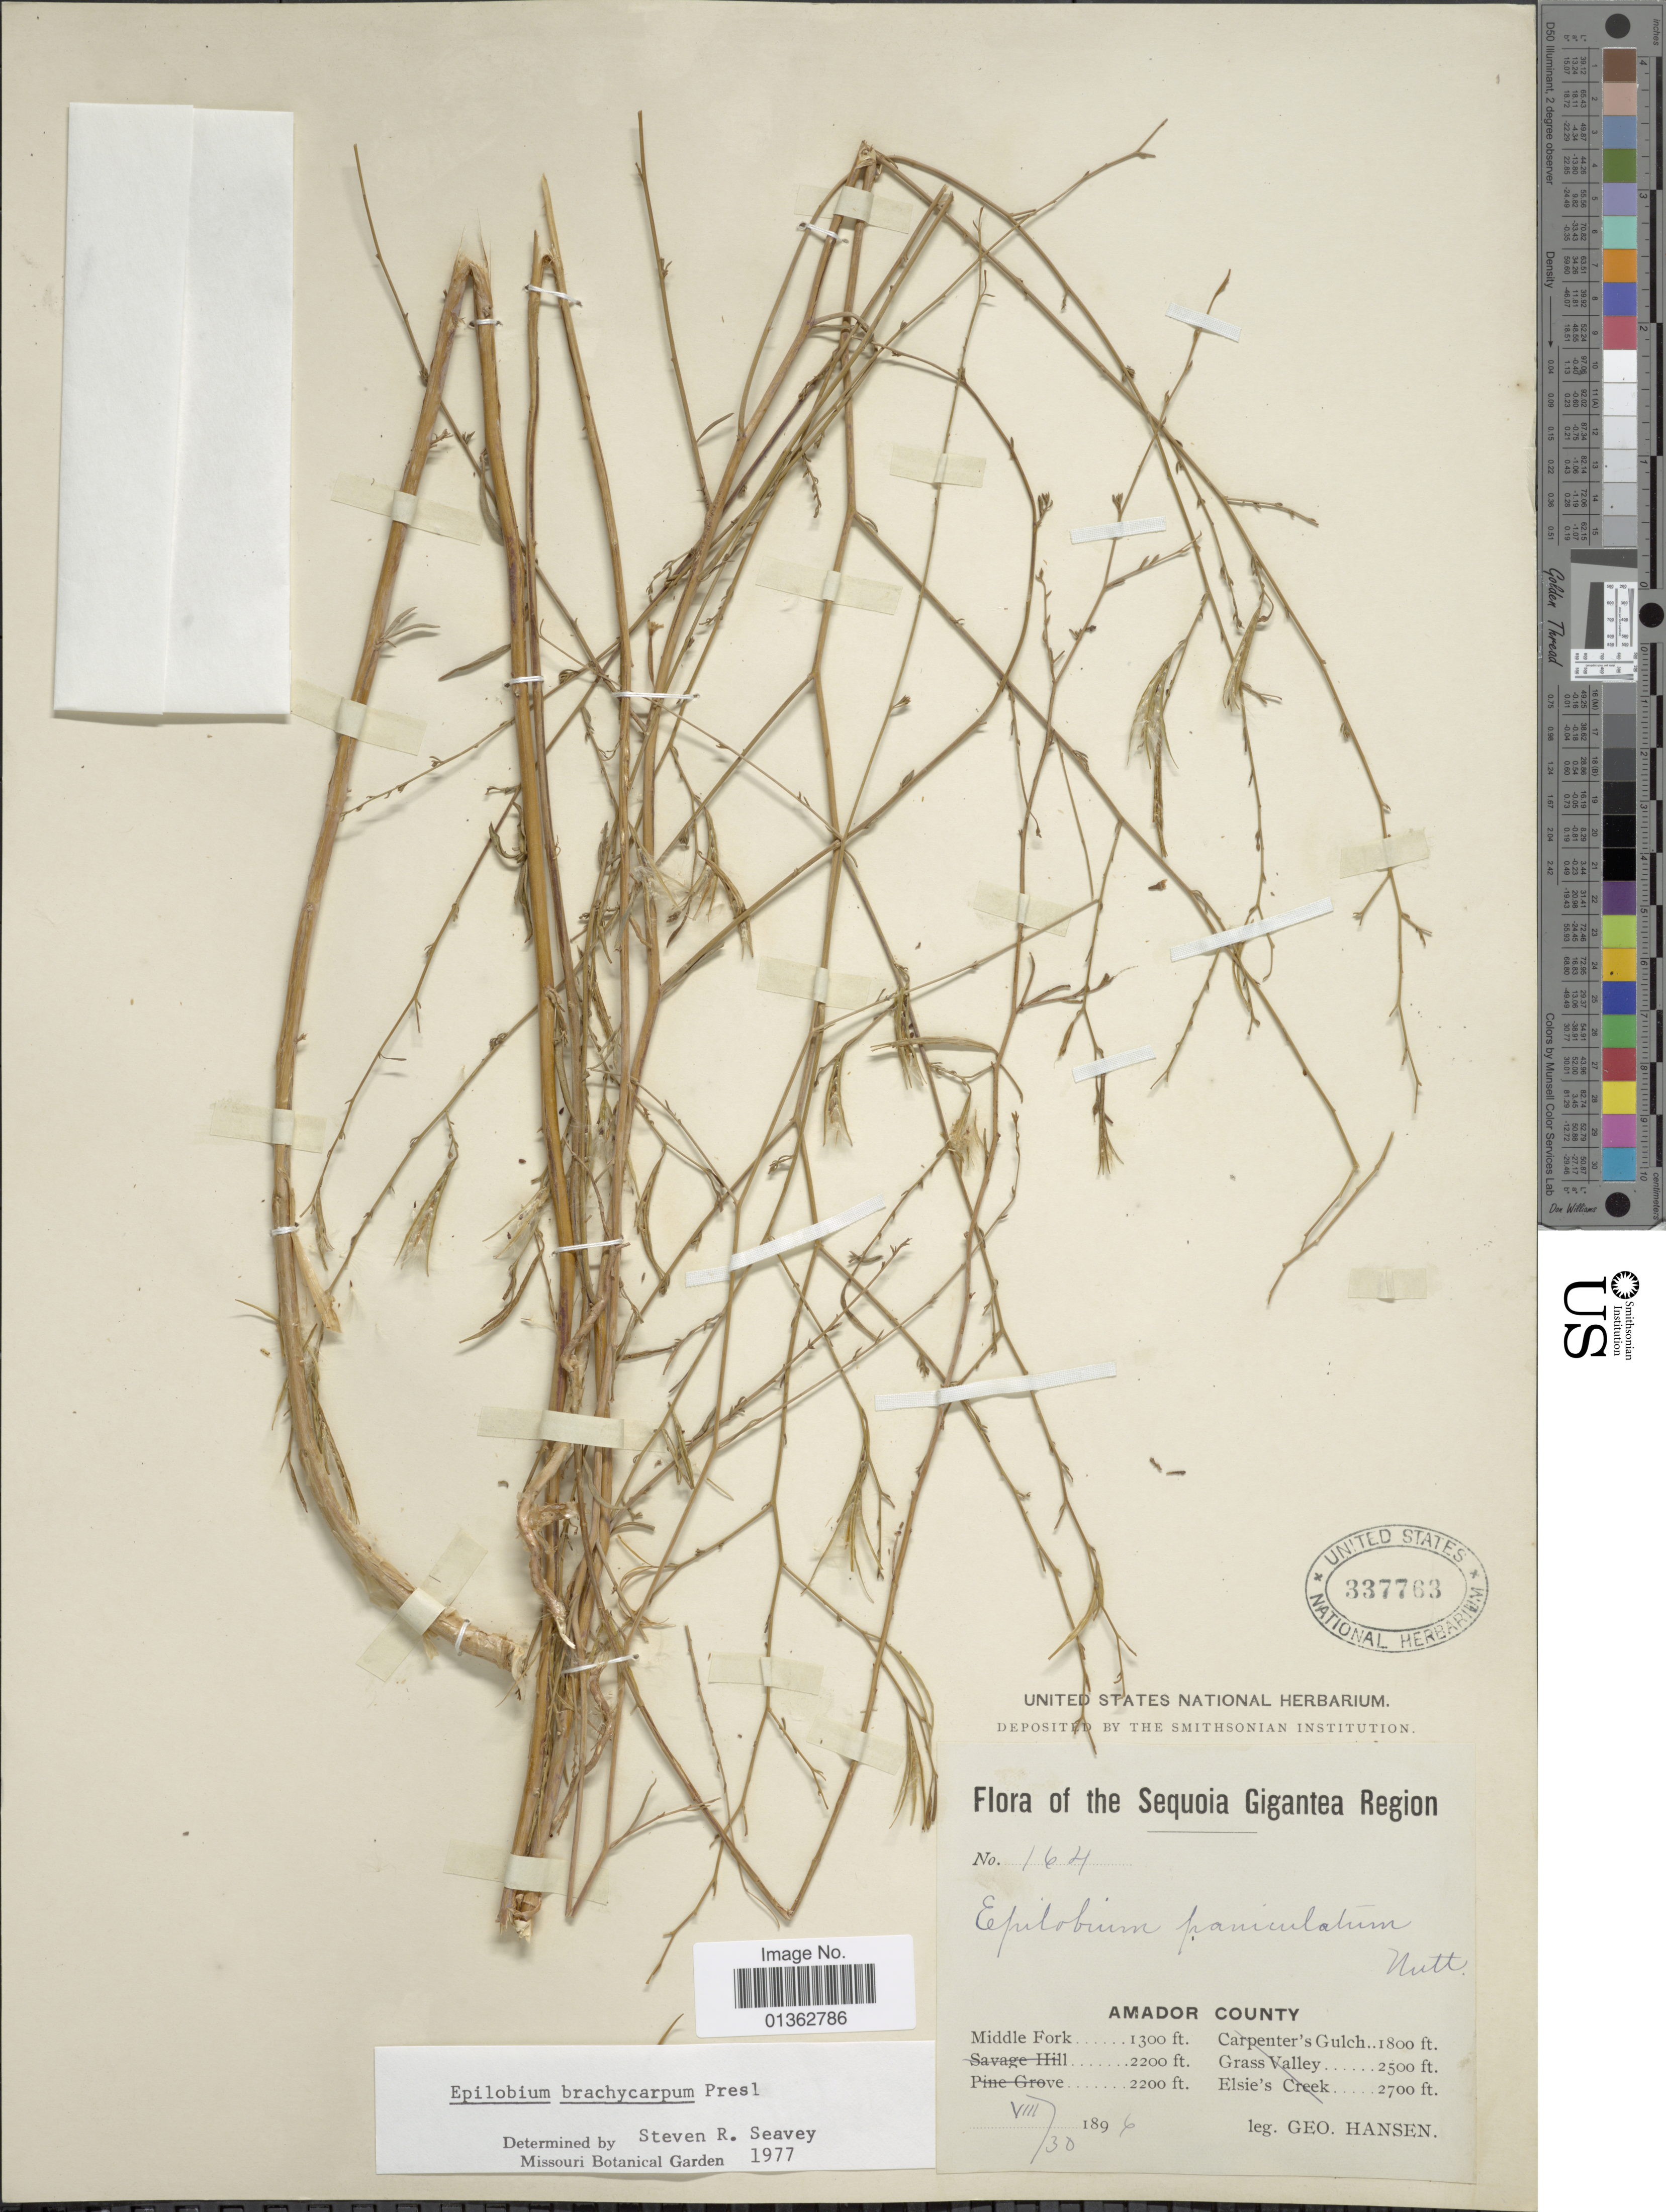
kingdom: Plantae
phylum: Tracheophyta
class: Magnoliopsida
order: Myrtales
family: Onagraceae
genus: Epilobium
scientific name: Epilobium brachycarpum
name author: C. Presl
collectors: G. Hansen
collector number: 164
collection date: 1896-08-30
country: United States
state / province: California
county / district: Amador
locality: Sequoia Gigantea Region. Amador County. Middle Fork.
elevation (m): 396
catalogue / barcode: US 337763